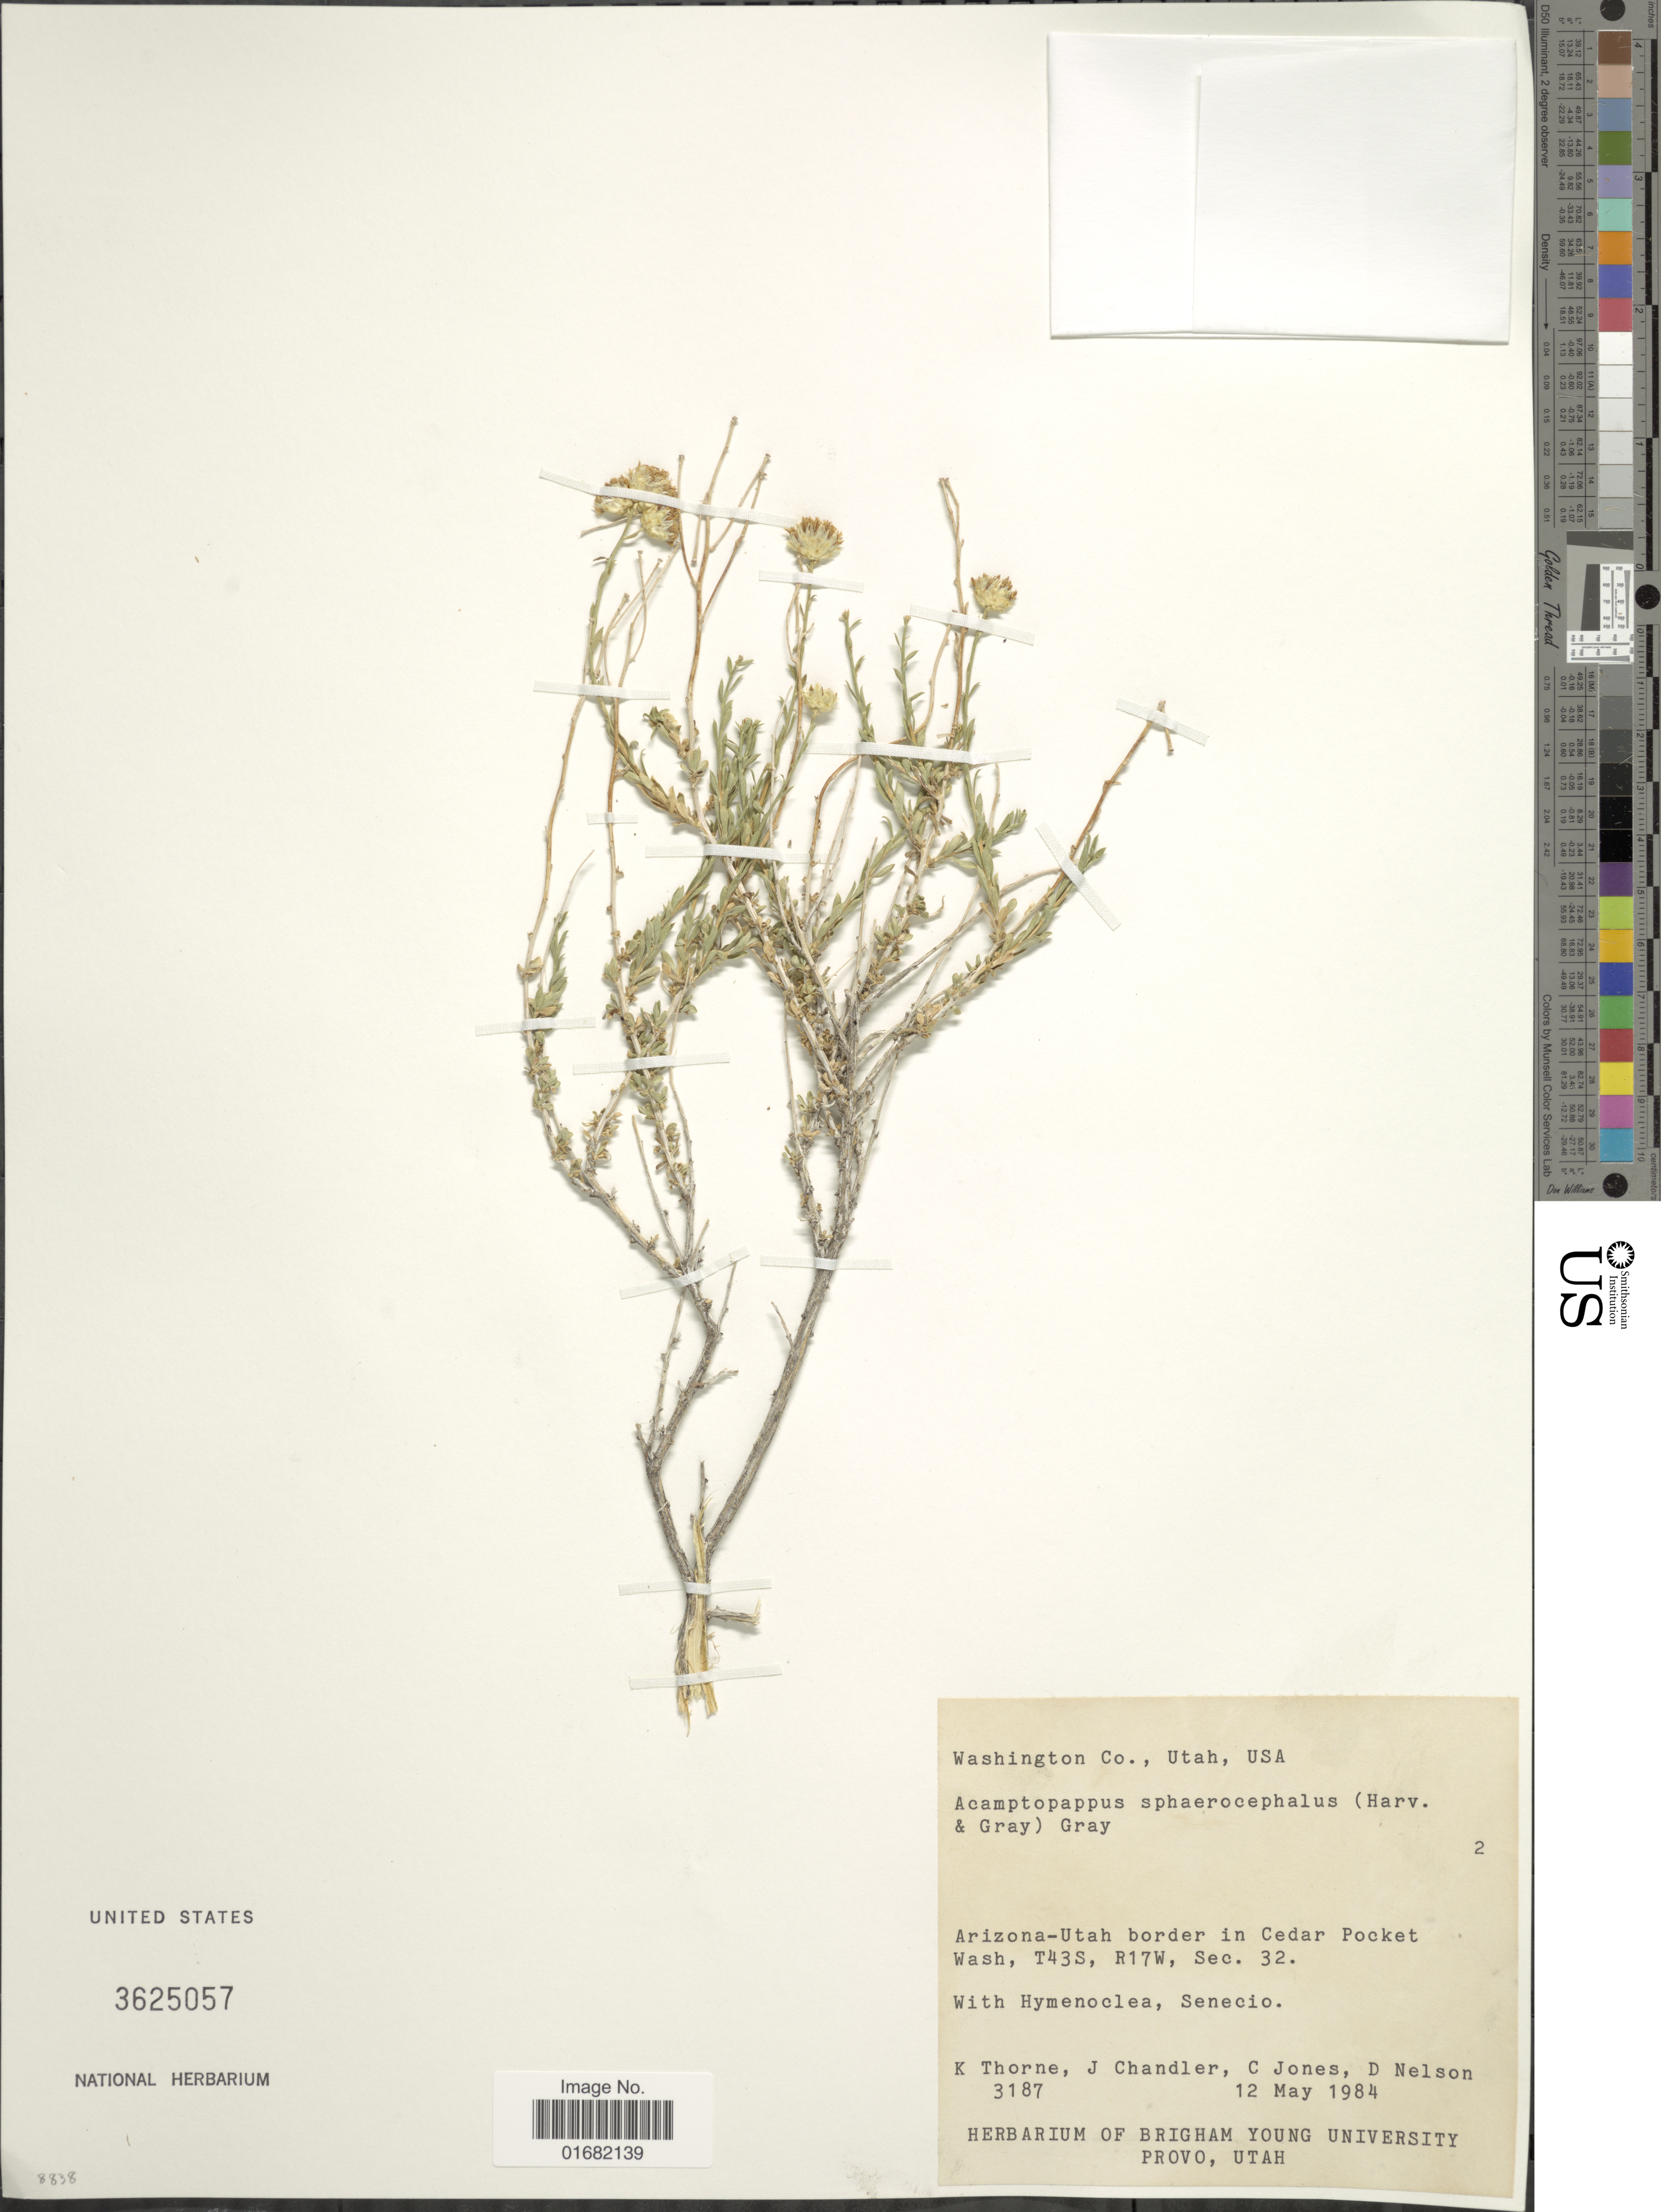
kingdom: Plantae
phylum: Tracheophyta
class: Magnoliopsida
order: Asterales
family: Asteraceae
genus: Acamptopappus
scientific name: Acamptopappus sphaerocephalus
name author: A. Gray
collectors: K. Thorne, J. Chandler, Carleen Jones & D. Nelson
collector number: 3187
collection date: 1984-05-12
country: United States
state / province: Utah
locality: Washington Co., Arizona-Utah border in Cedar Pocket Wash, T43S, R17W, Sec. 32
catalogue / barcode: US 3625057